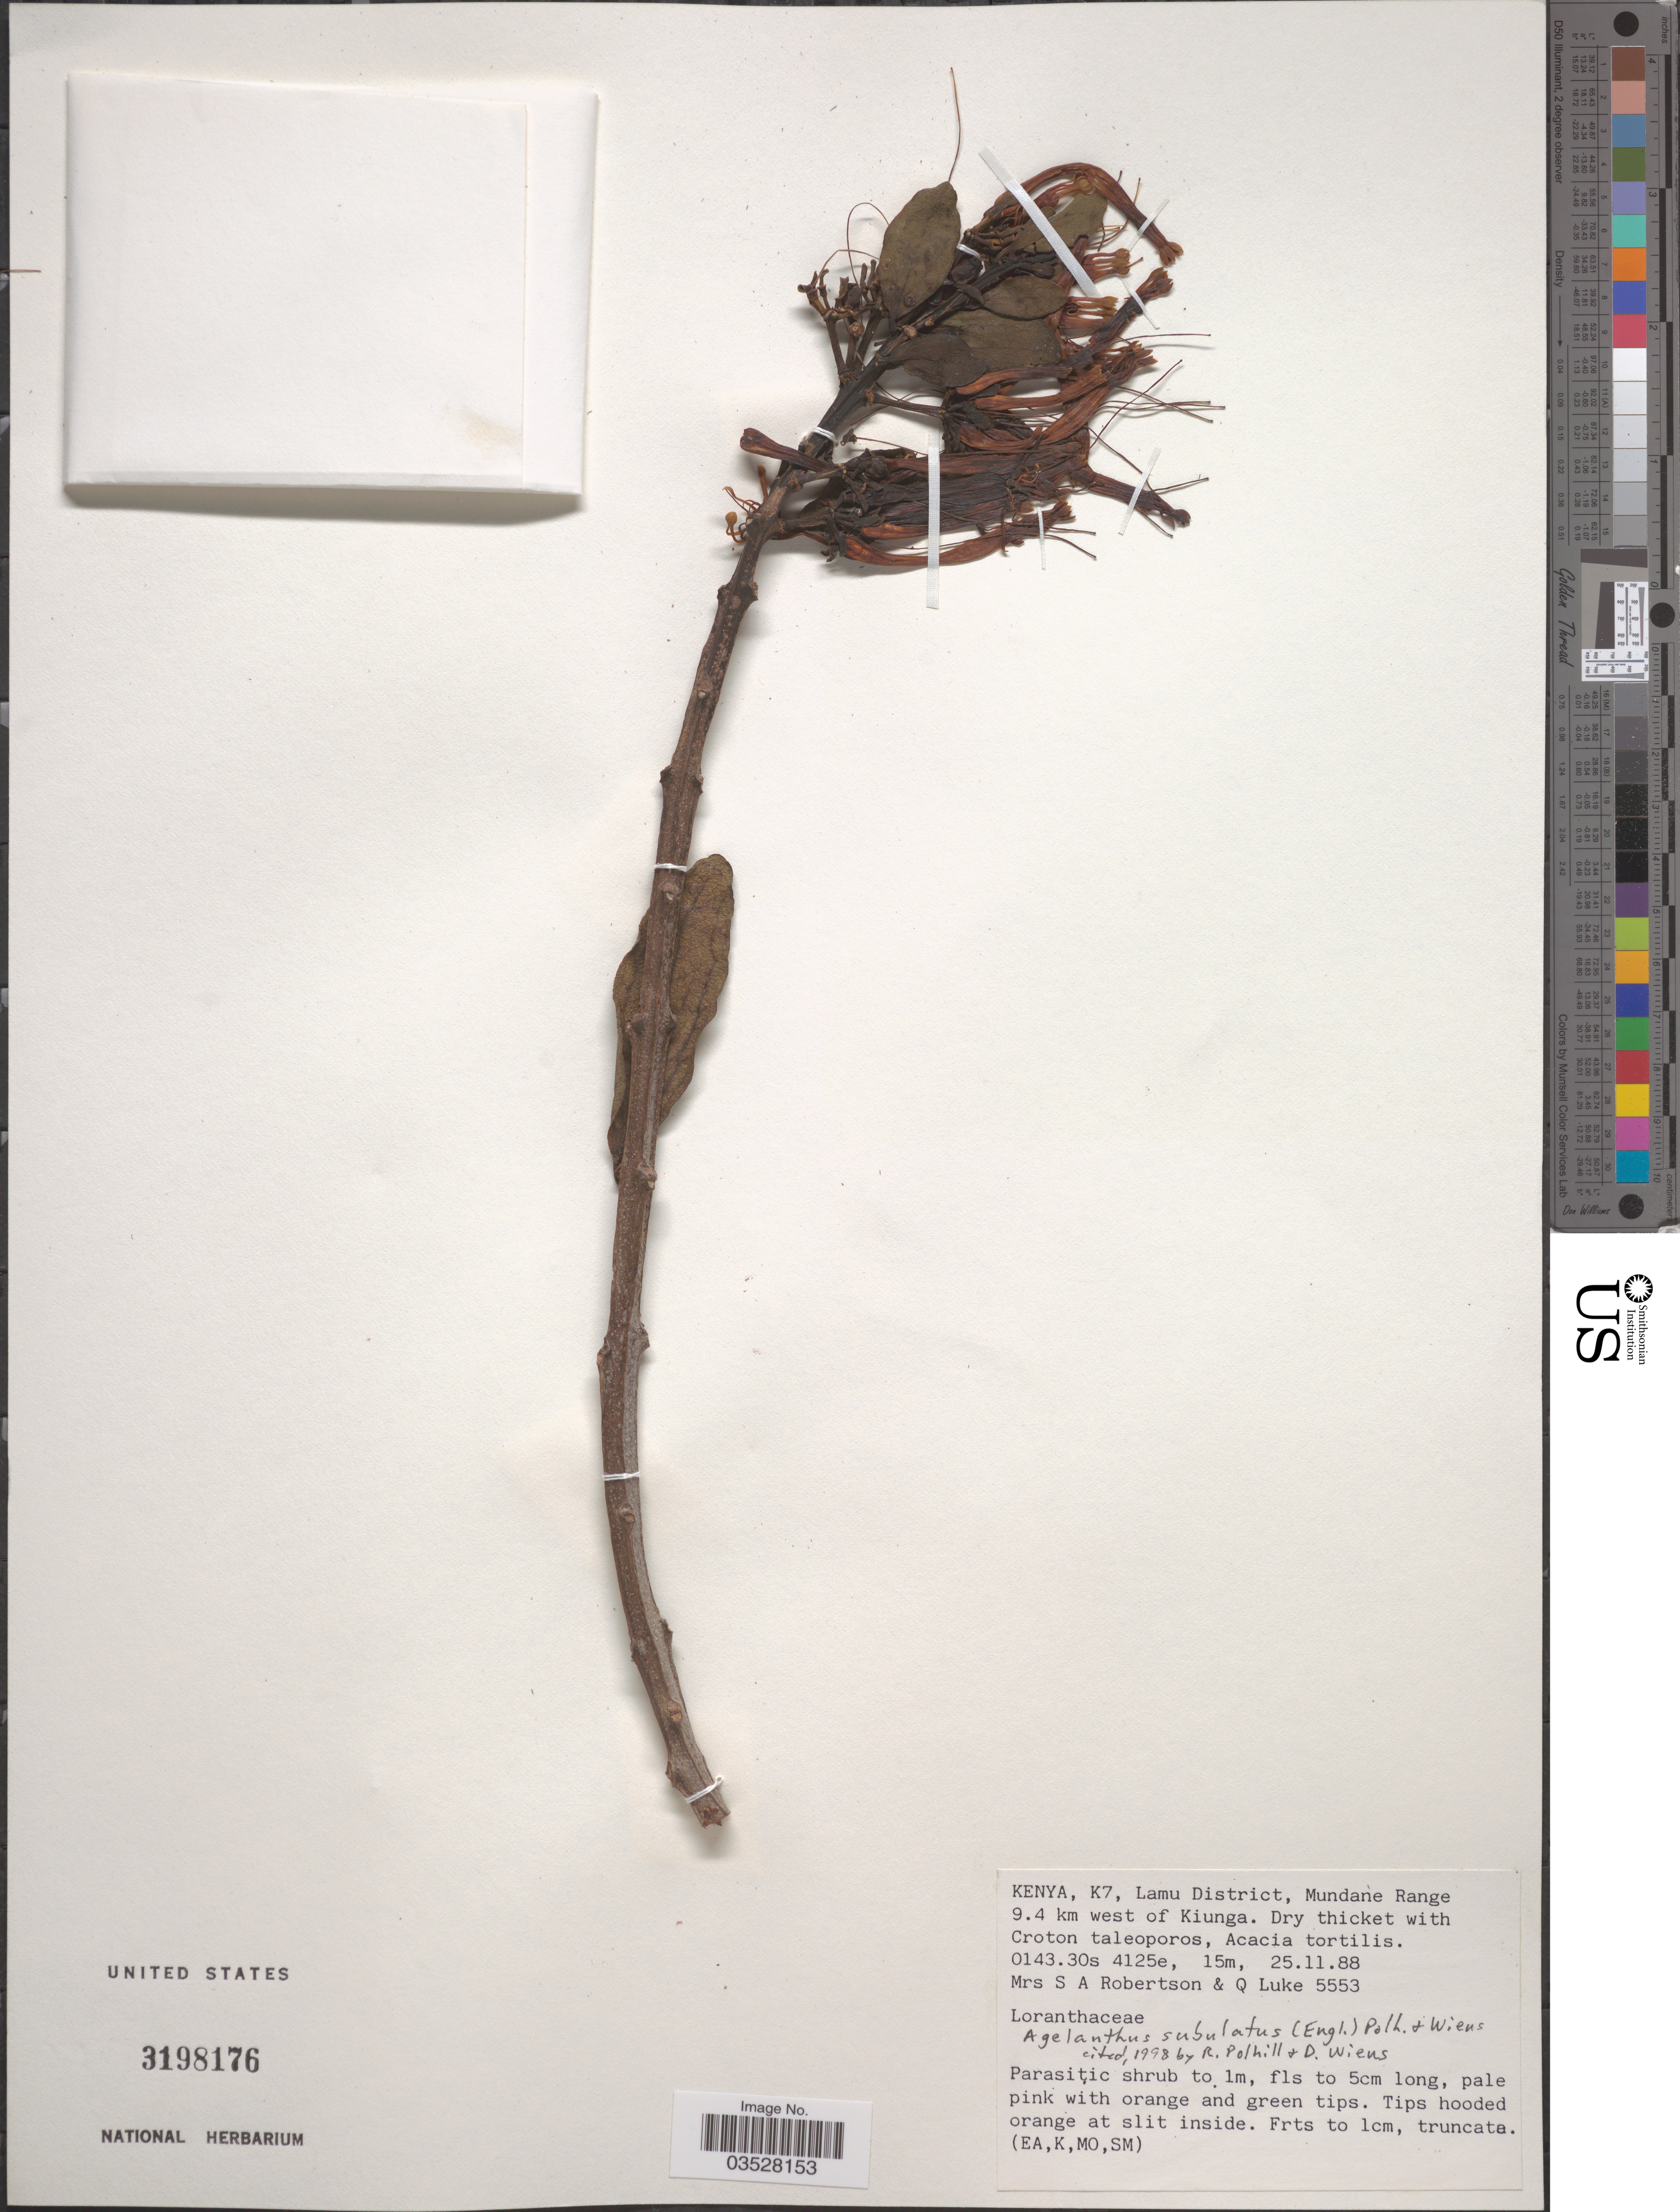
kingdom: Plantae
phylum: Tracheophyta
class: Magnoliopsida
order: Santalales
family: Loranthaceae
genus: Agelanthus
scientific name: Agelanthus subulatus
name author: (Engl.) Polhill & Wiens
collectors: S. Robertson & Q. Luke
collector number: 5553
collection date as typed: Transcribed d/m/y: 25/11/88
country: Kenya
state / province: Lamu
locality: K7, Lamu District, Mundane Range 9.4 km west of Kiunga.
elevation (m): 15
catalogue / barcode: US 3198176